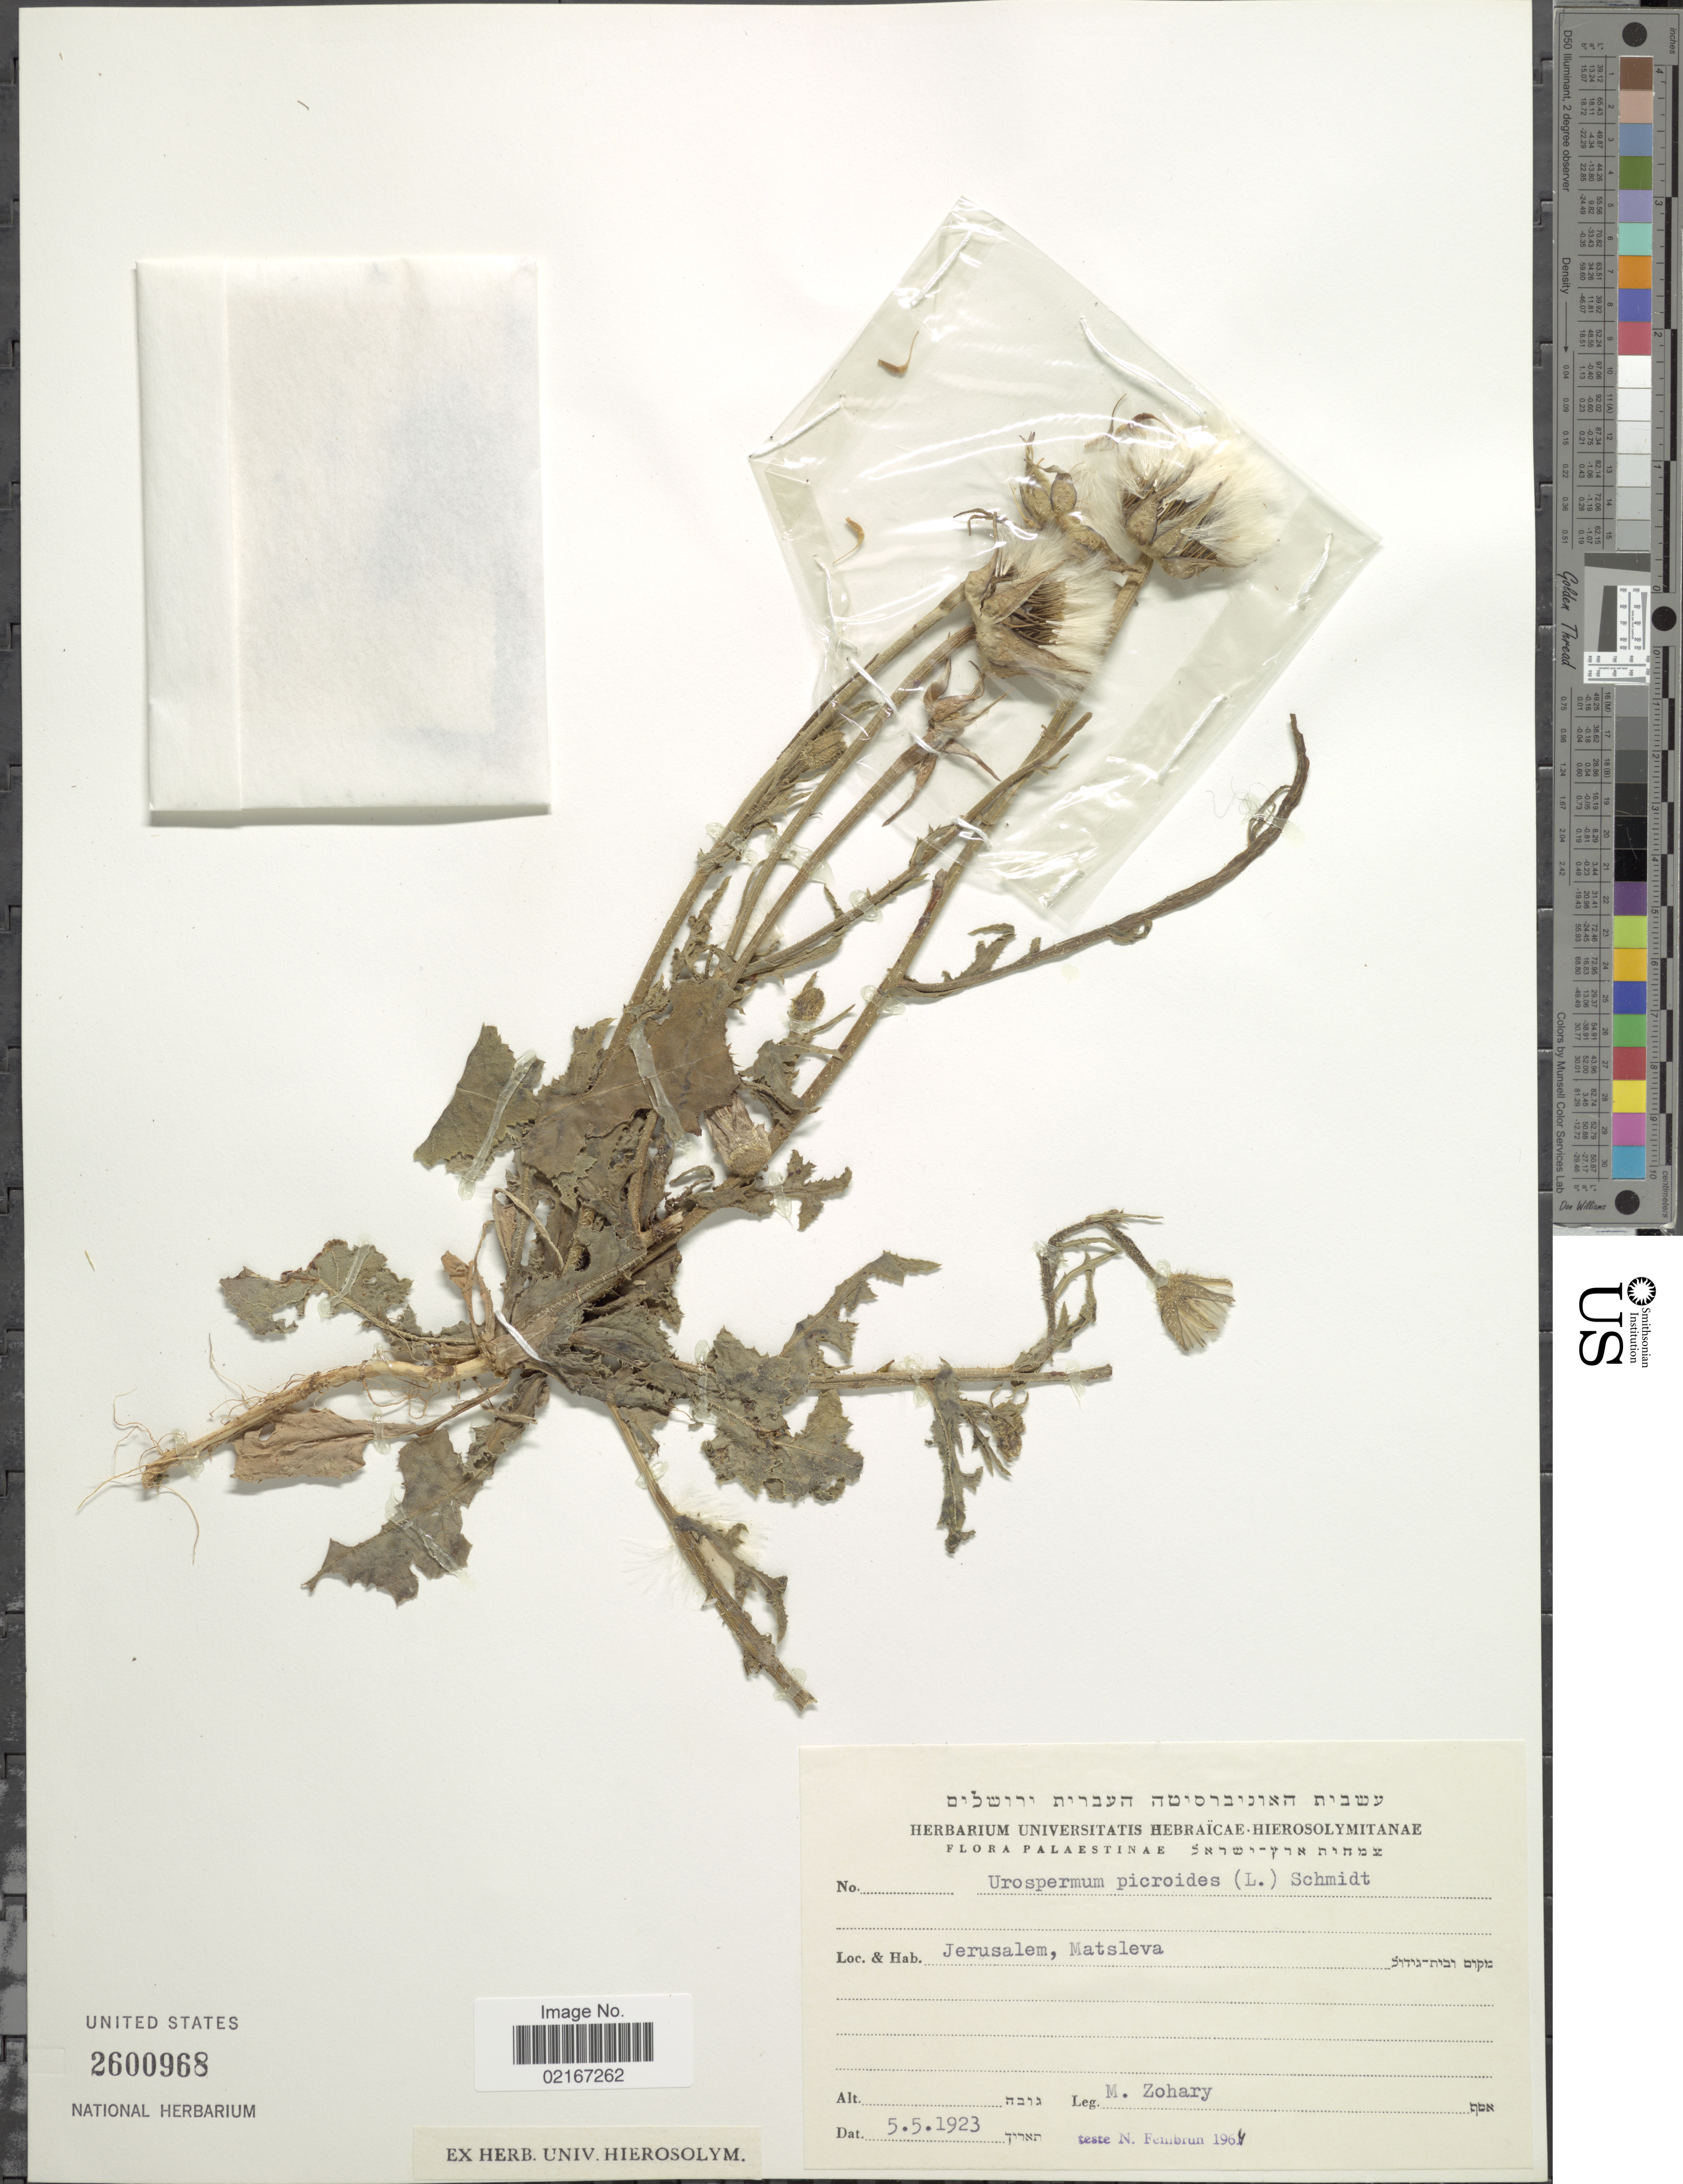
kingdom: Plantae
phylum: Tracheophyta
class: Magnoliopsida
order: Asterales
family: Asteraceae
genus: Urospermum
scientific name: Urospermum picroides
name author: (L.) F.W. Schmidt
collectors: M. Zohary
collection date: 1923-05-05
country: Israel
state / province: Jerusalem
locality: Matsleva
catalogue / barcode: US 2600968